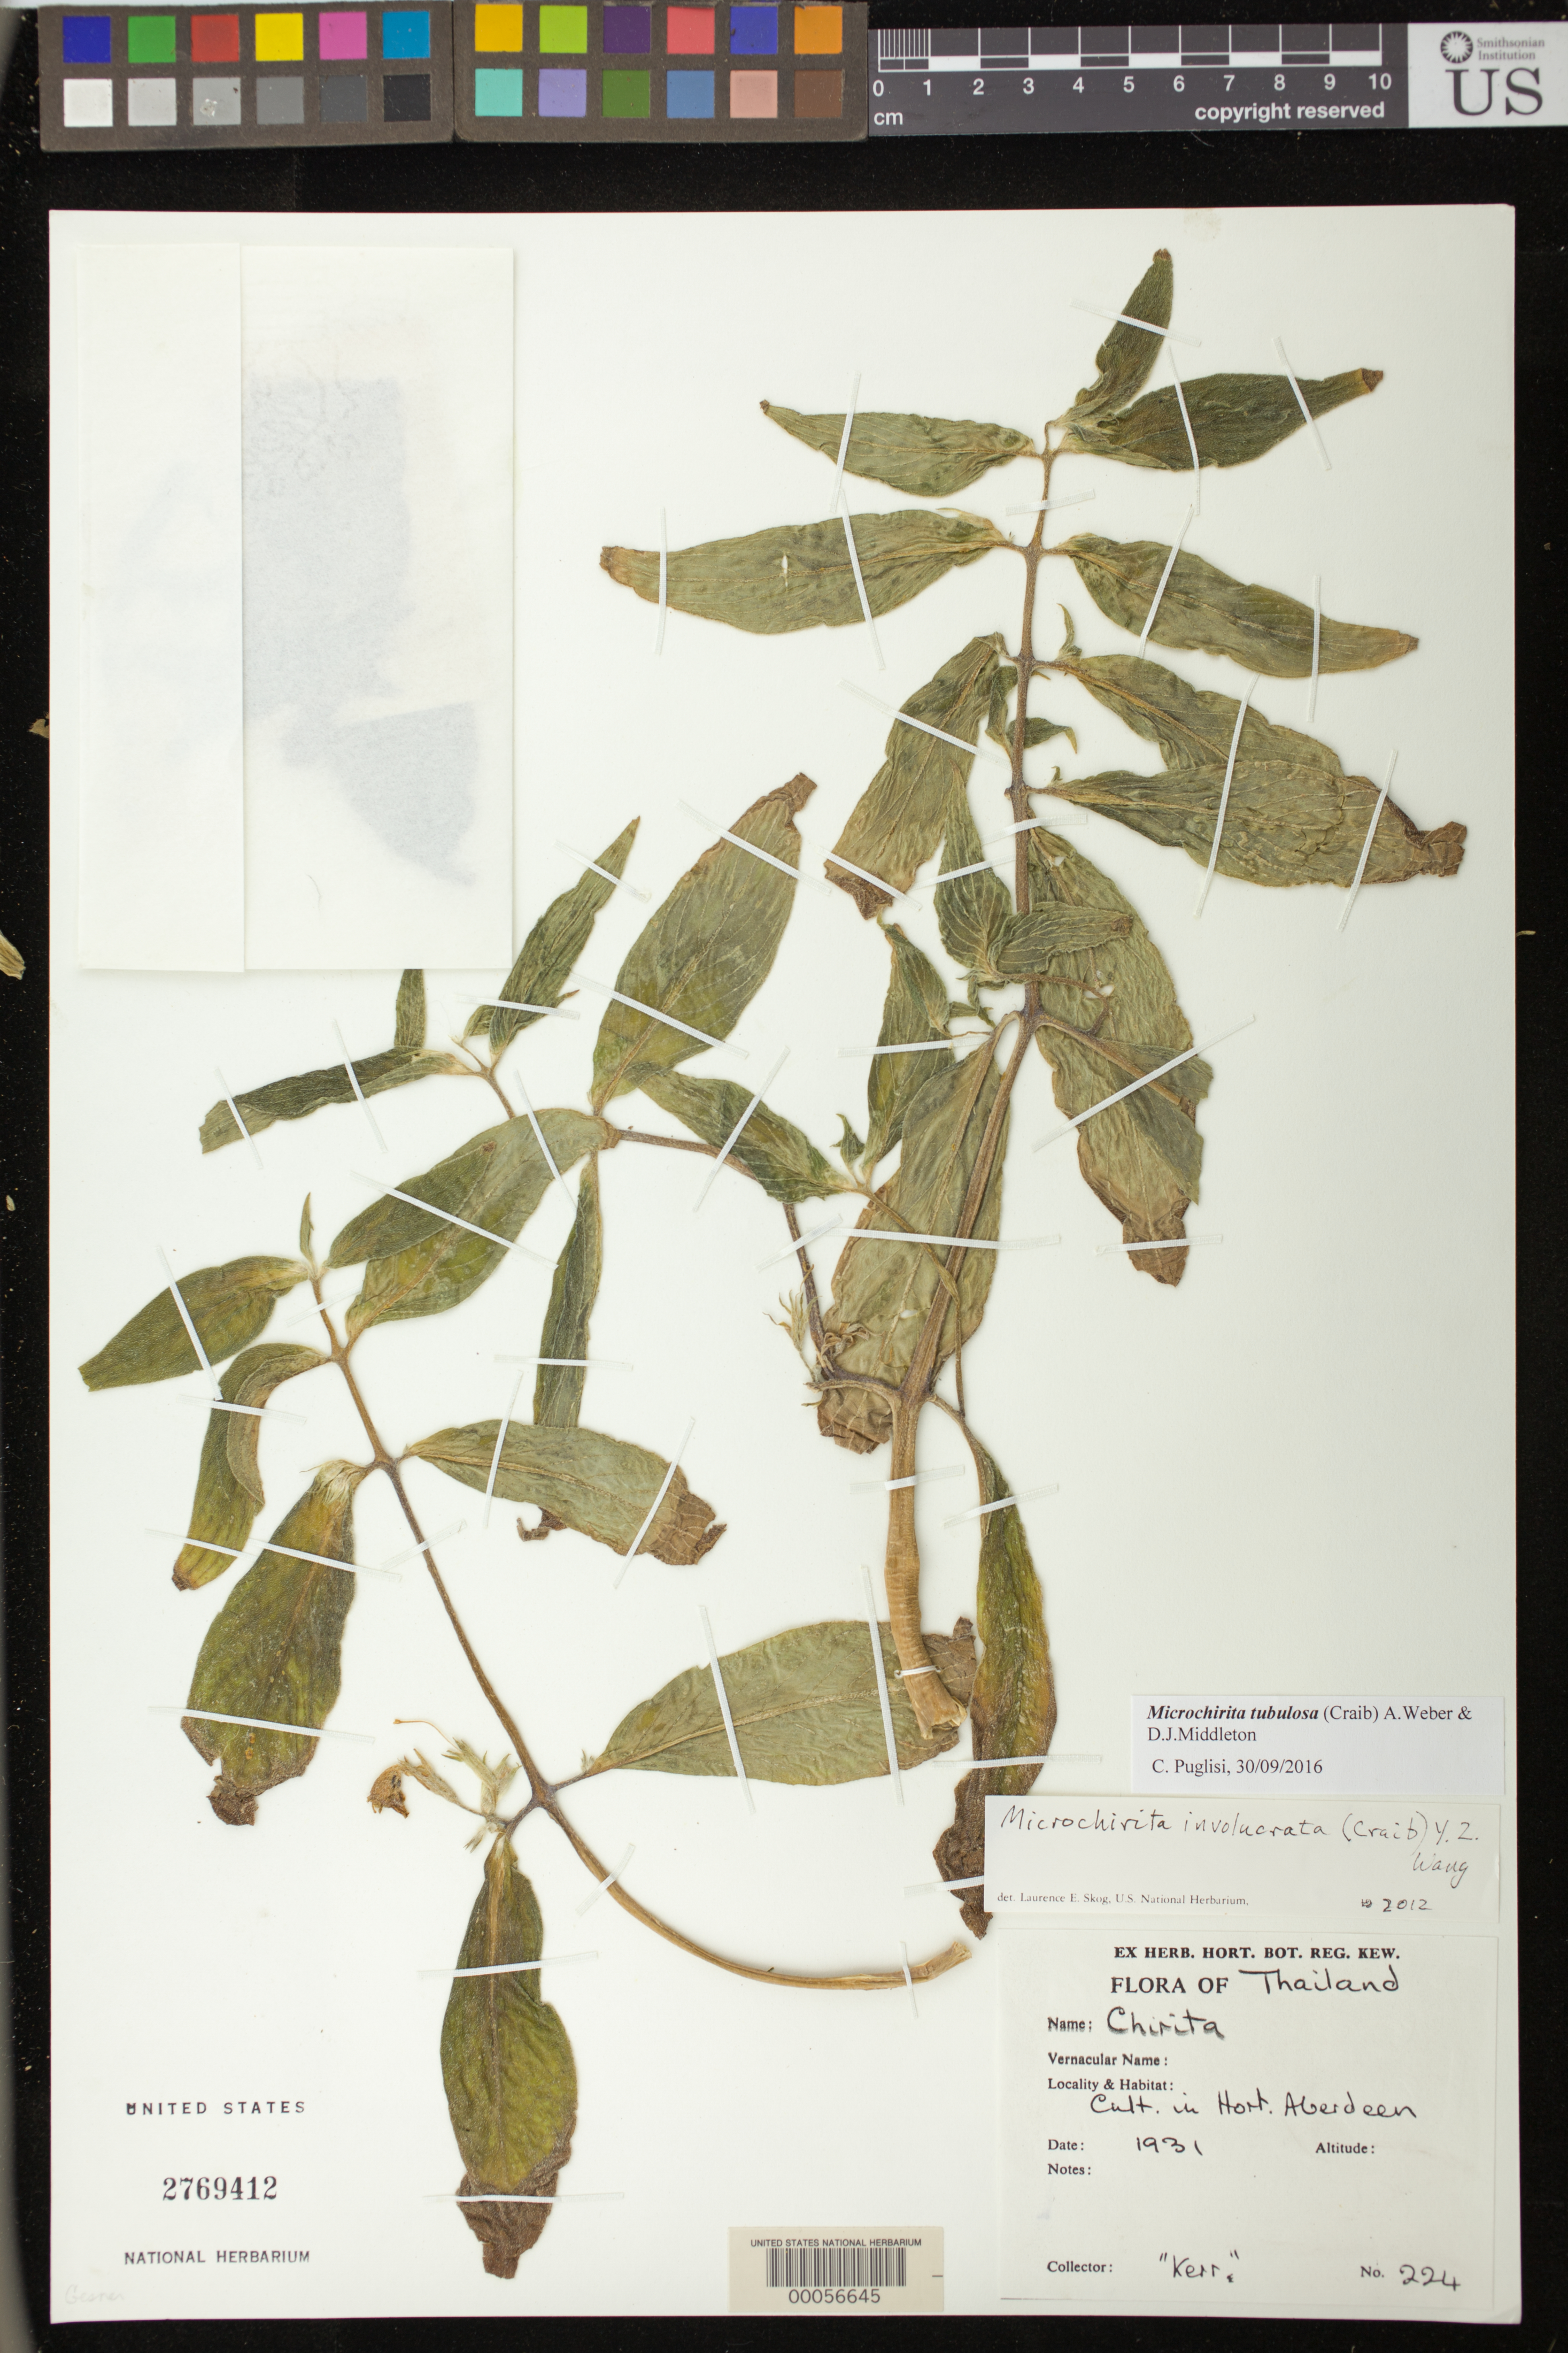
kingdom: Plantae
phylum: Tracheophyta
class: Magnoliopsida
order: Lamiales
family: Gesneriaceae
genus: Microchirita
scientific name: Microchirita tubulosa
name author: (Craib) A. Weber & D.J. Middleton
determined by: Puglisi, Carmen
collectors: A. F. G. Kerr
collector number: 224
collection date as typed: Sep 1931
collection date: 1931-09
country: Thailand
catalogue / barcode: US 2769412